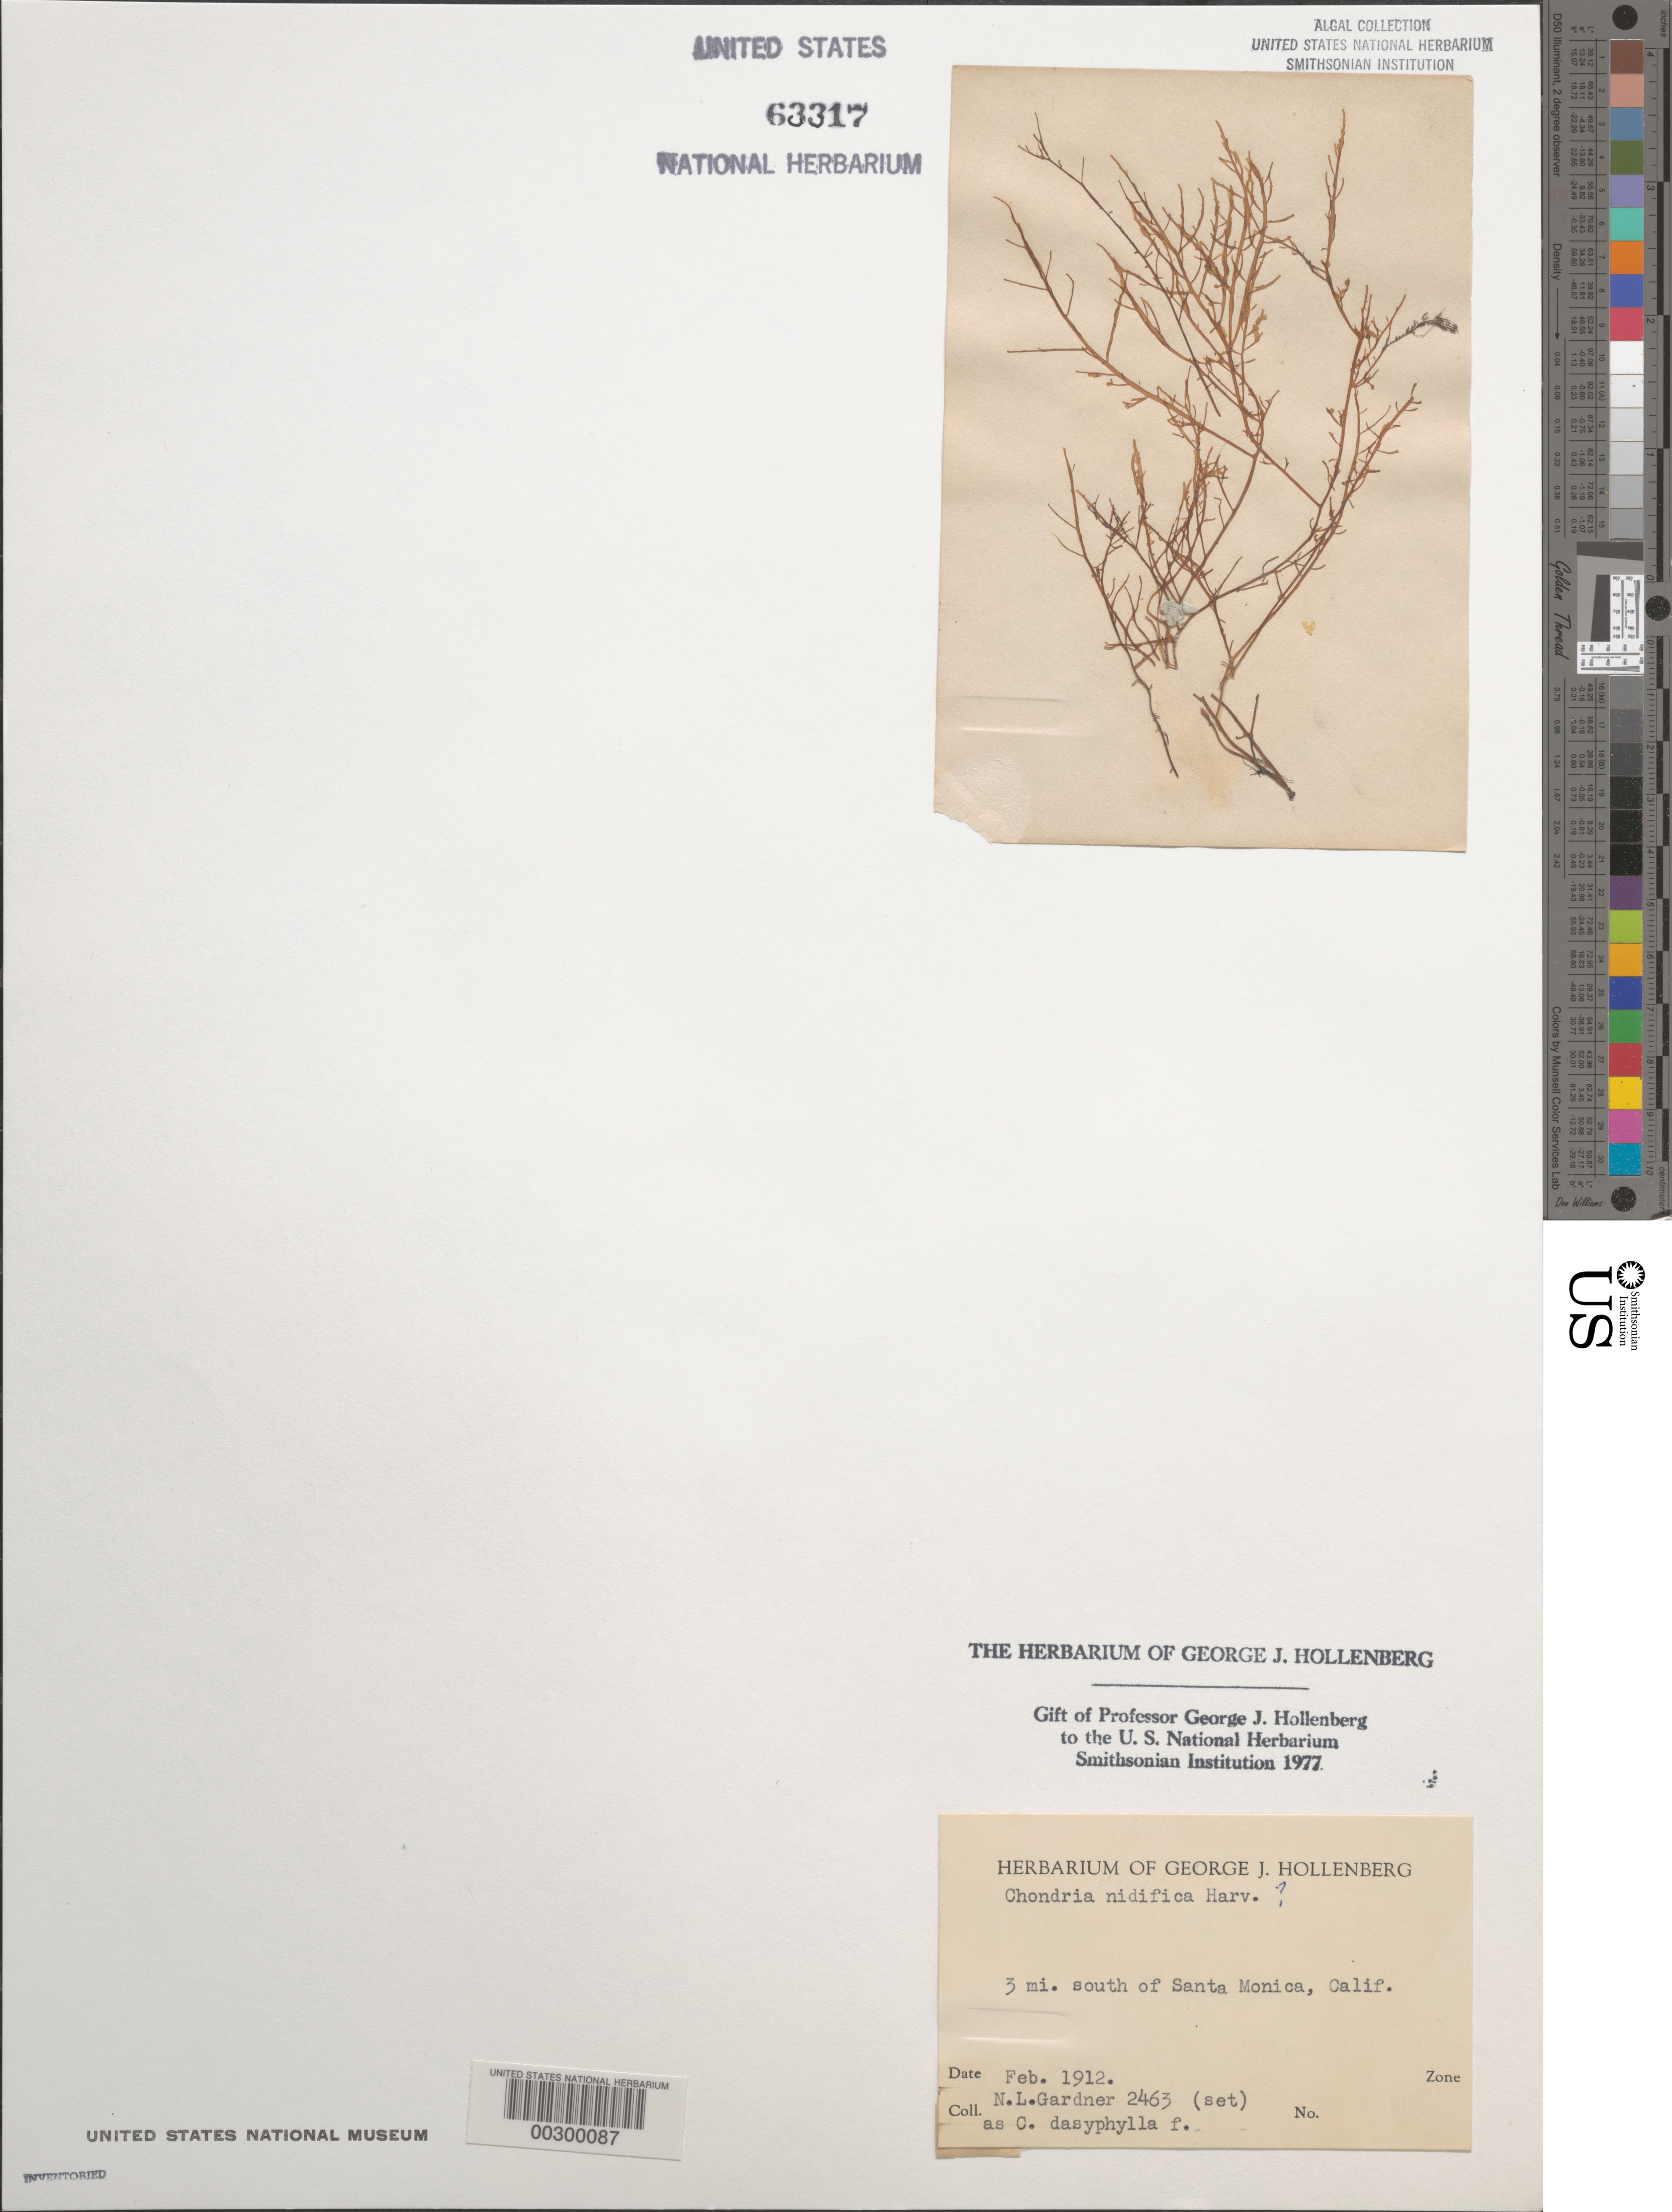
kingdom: Plantae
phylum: Rhodophyta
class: Florideophyceae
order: Ceramiales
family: Rhodomelaceae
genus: Neochondria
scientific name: Neochondria nidifica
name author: (Harvey) Sutti et al.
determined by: Algae name updating Project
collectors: N. Gardner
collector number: NLG 2463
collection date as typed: Feb 1912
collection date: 1912-02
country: United States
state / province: California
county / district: Los Angeles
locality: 3 miles south of Santa Monica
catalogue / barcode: US 63317